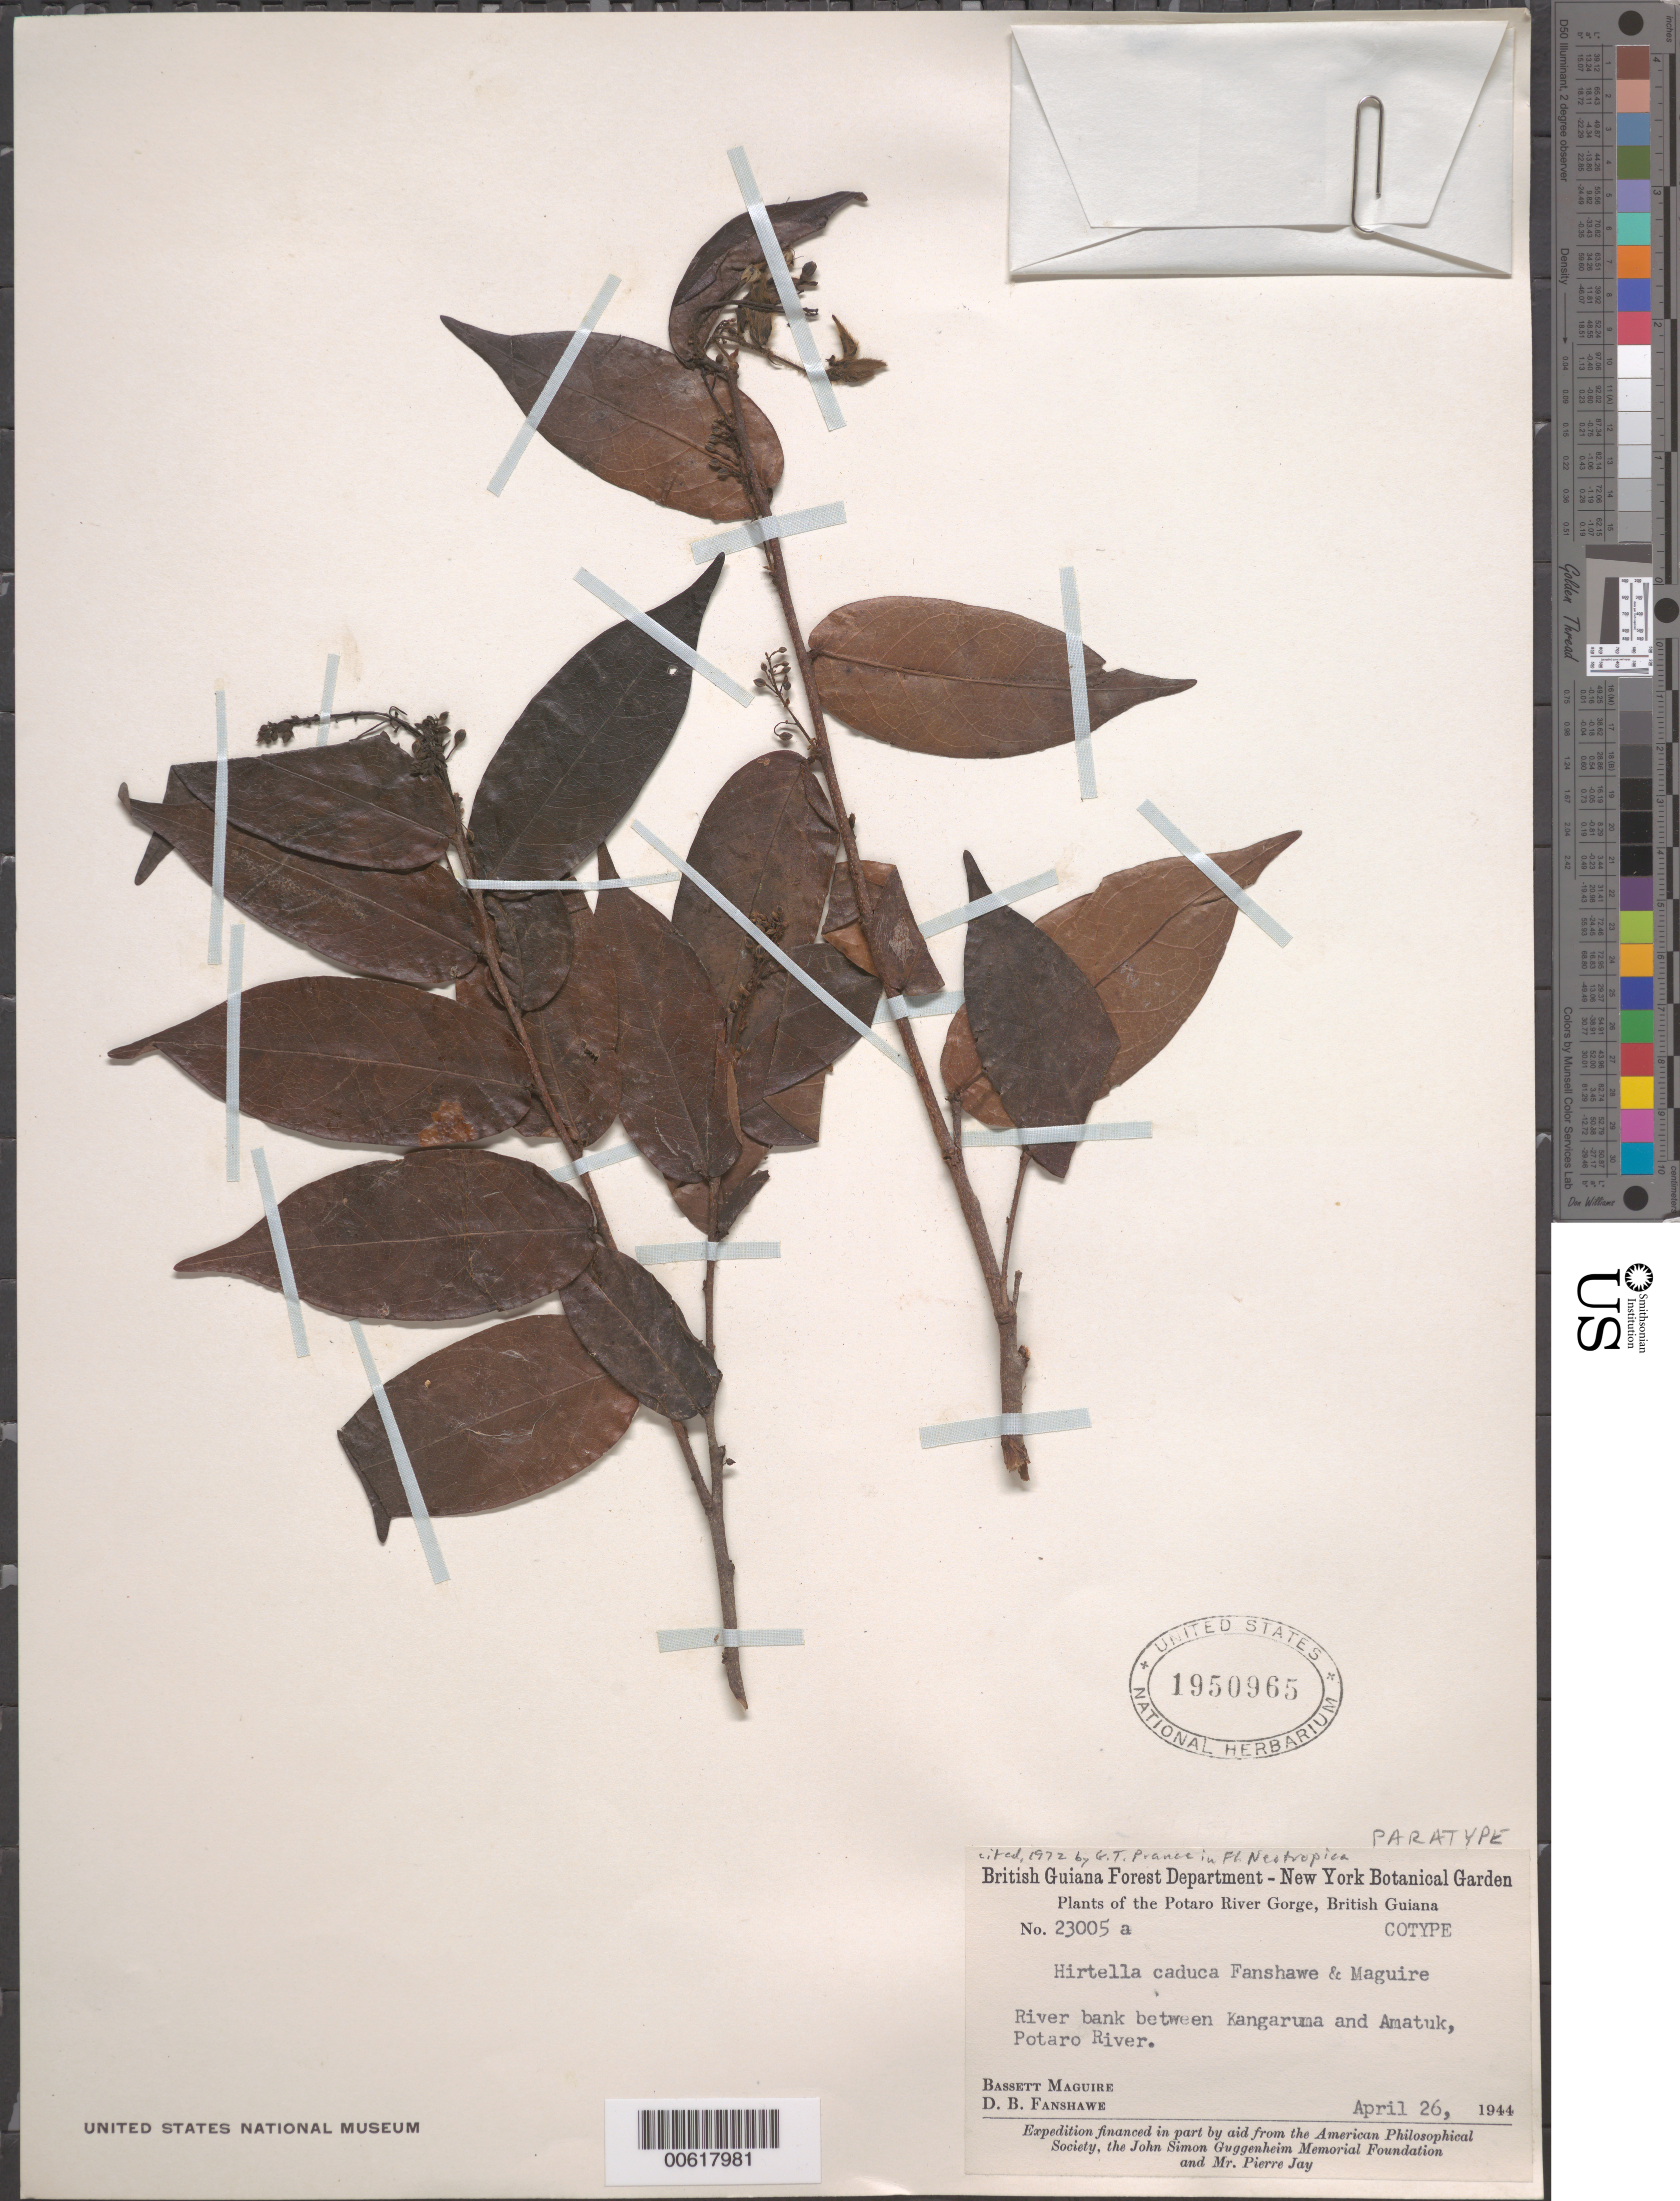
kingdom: Plantae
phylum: Tracheophyta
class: Magnoliopsida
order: Malpighiales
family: Chrysobalanaceae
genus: Hirtella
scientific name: Hirtella caduca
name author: Fanshawe & Maguire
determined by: Prance, G. T.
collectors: B. Maguire & D. B. Fanshawe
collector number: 23005 a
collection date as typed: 26-Apr-44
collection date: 1944-04-26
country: Guyana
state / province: Potaro-Siparuni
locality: Kangaruma-Amatuk, riverbank betw., Potaro River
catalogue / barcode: US 1950965